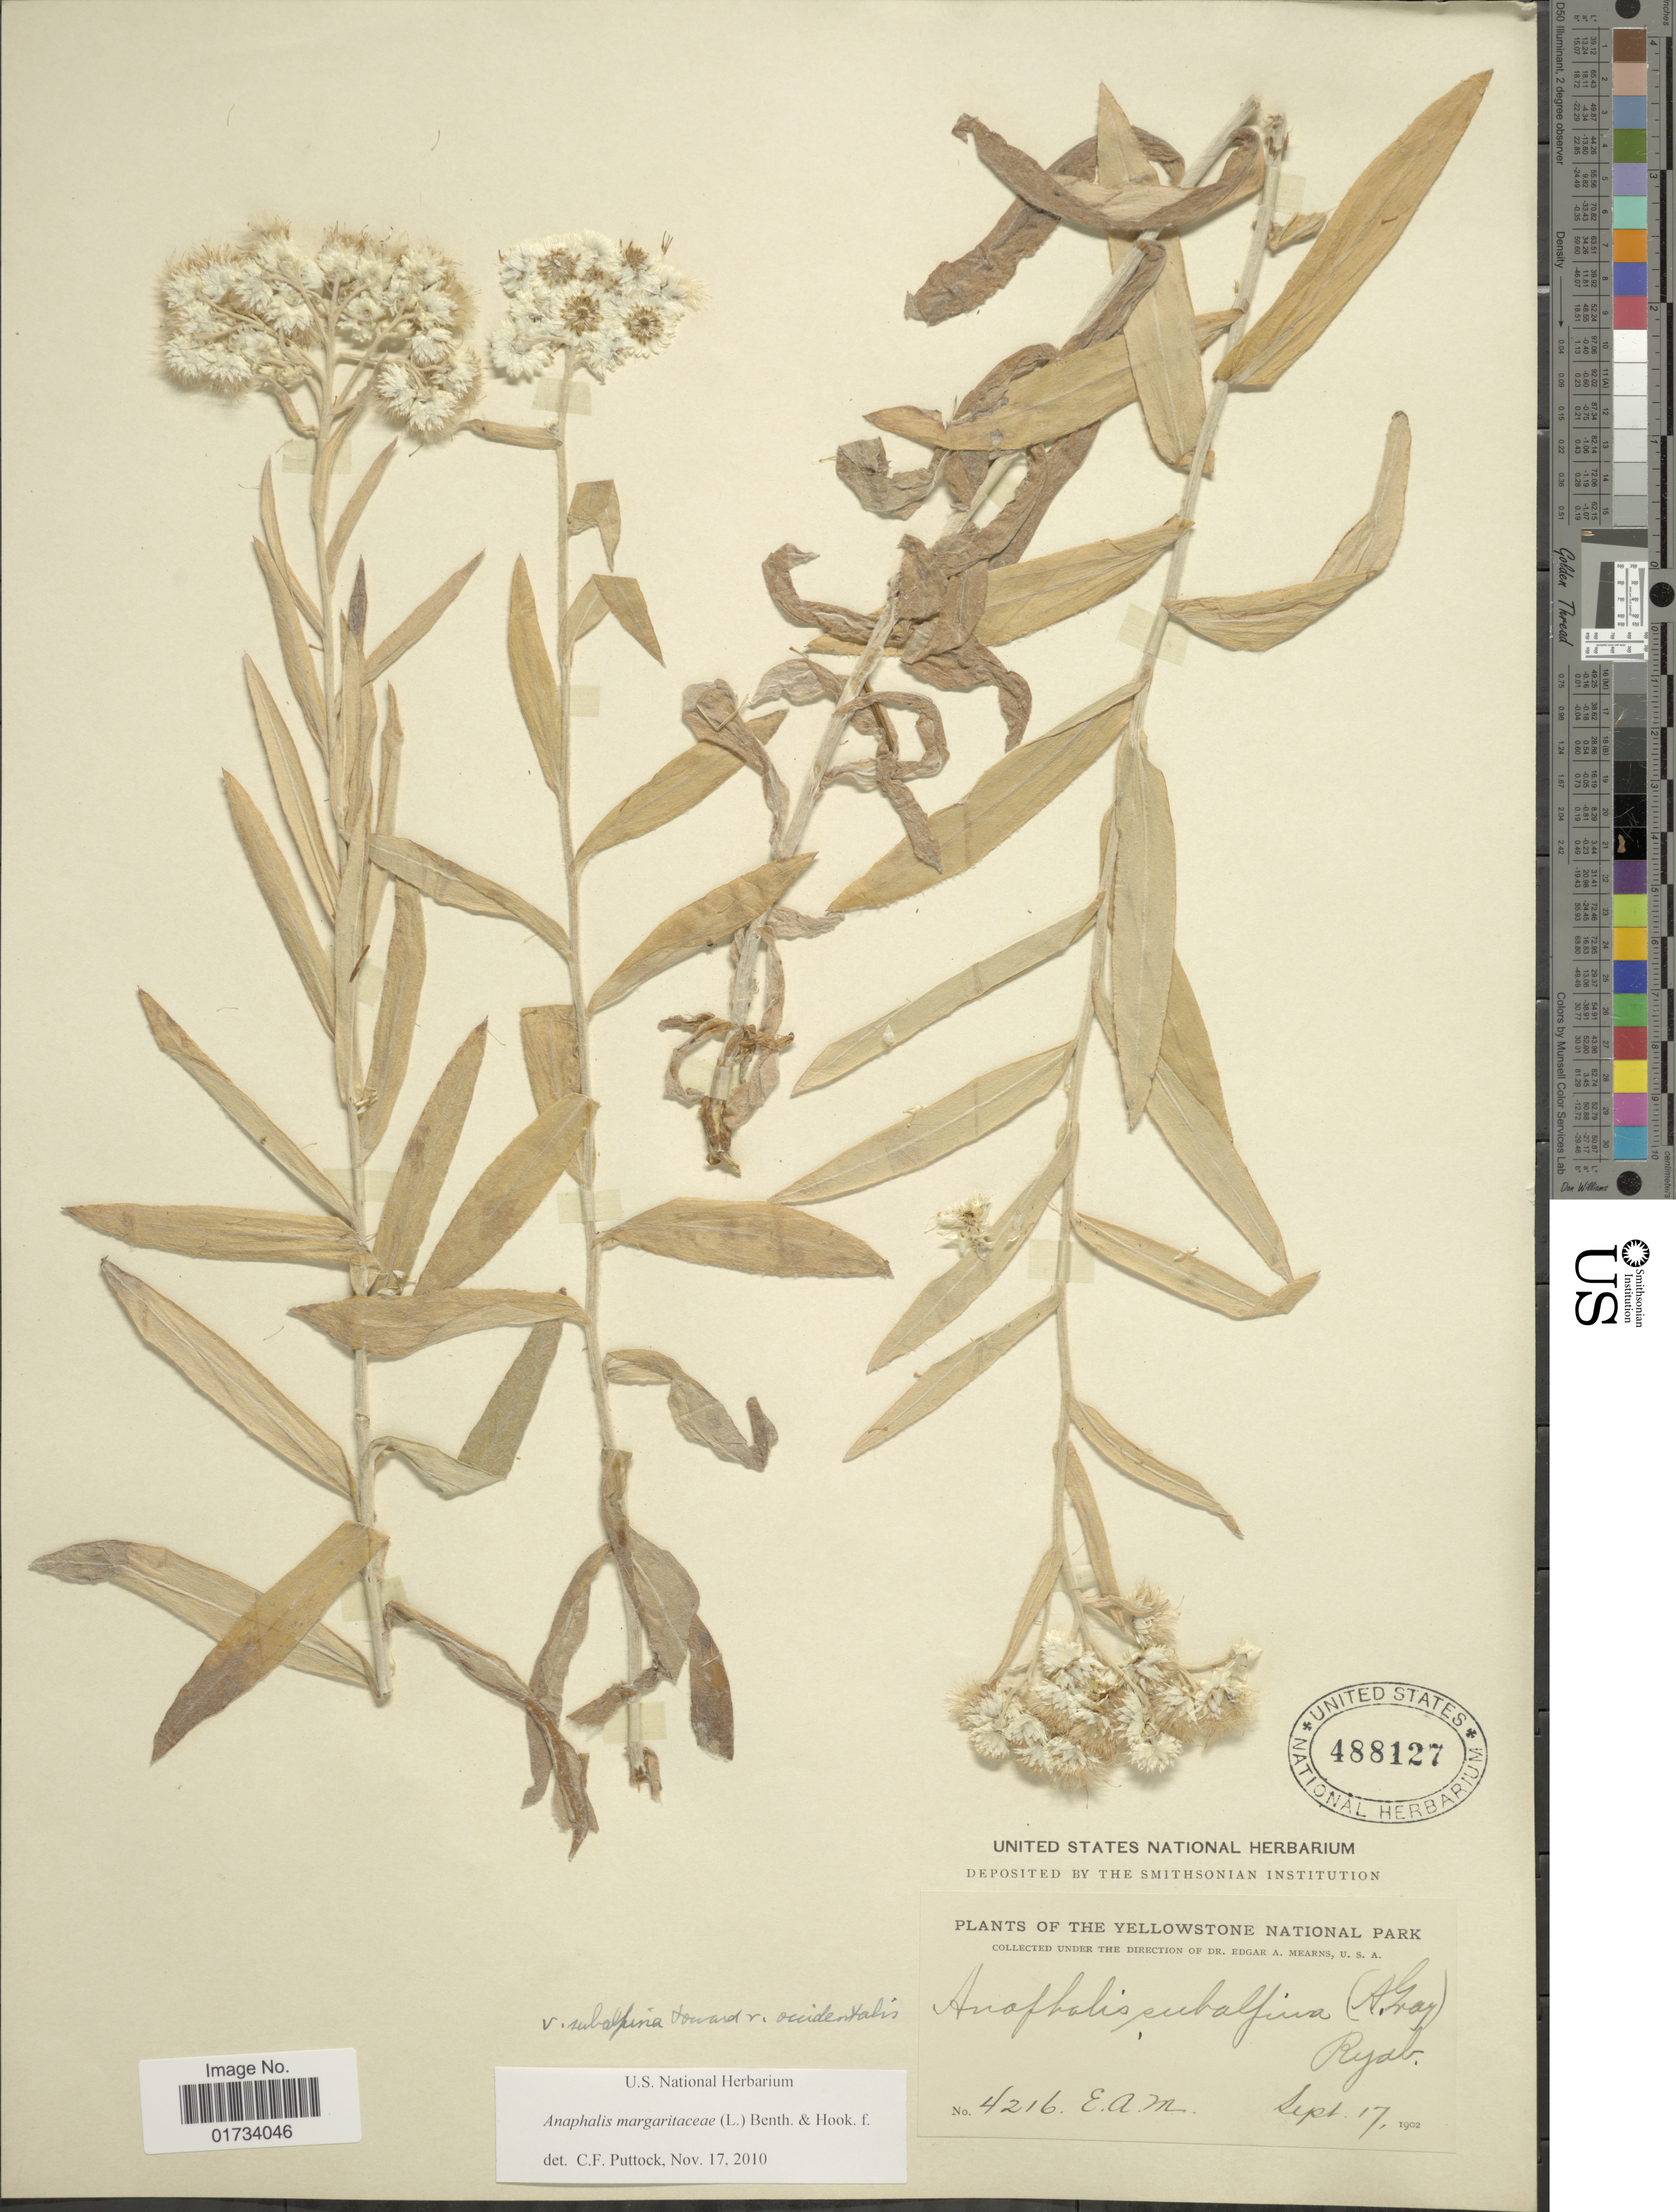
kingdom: Plantae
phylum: Tracheophyta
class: Magnoliopsida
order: Asterales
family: Asteraceae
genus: Anaphalis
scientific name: Anaphalis margaritacea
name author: (L.) Benth. & Hook. f.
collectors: E. A. Mearns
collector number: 4216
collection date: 1902-09-17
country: United States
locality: Yellowstone National Park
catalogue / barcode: US 488127